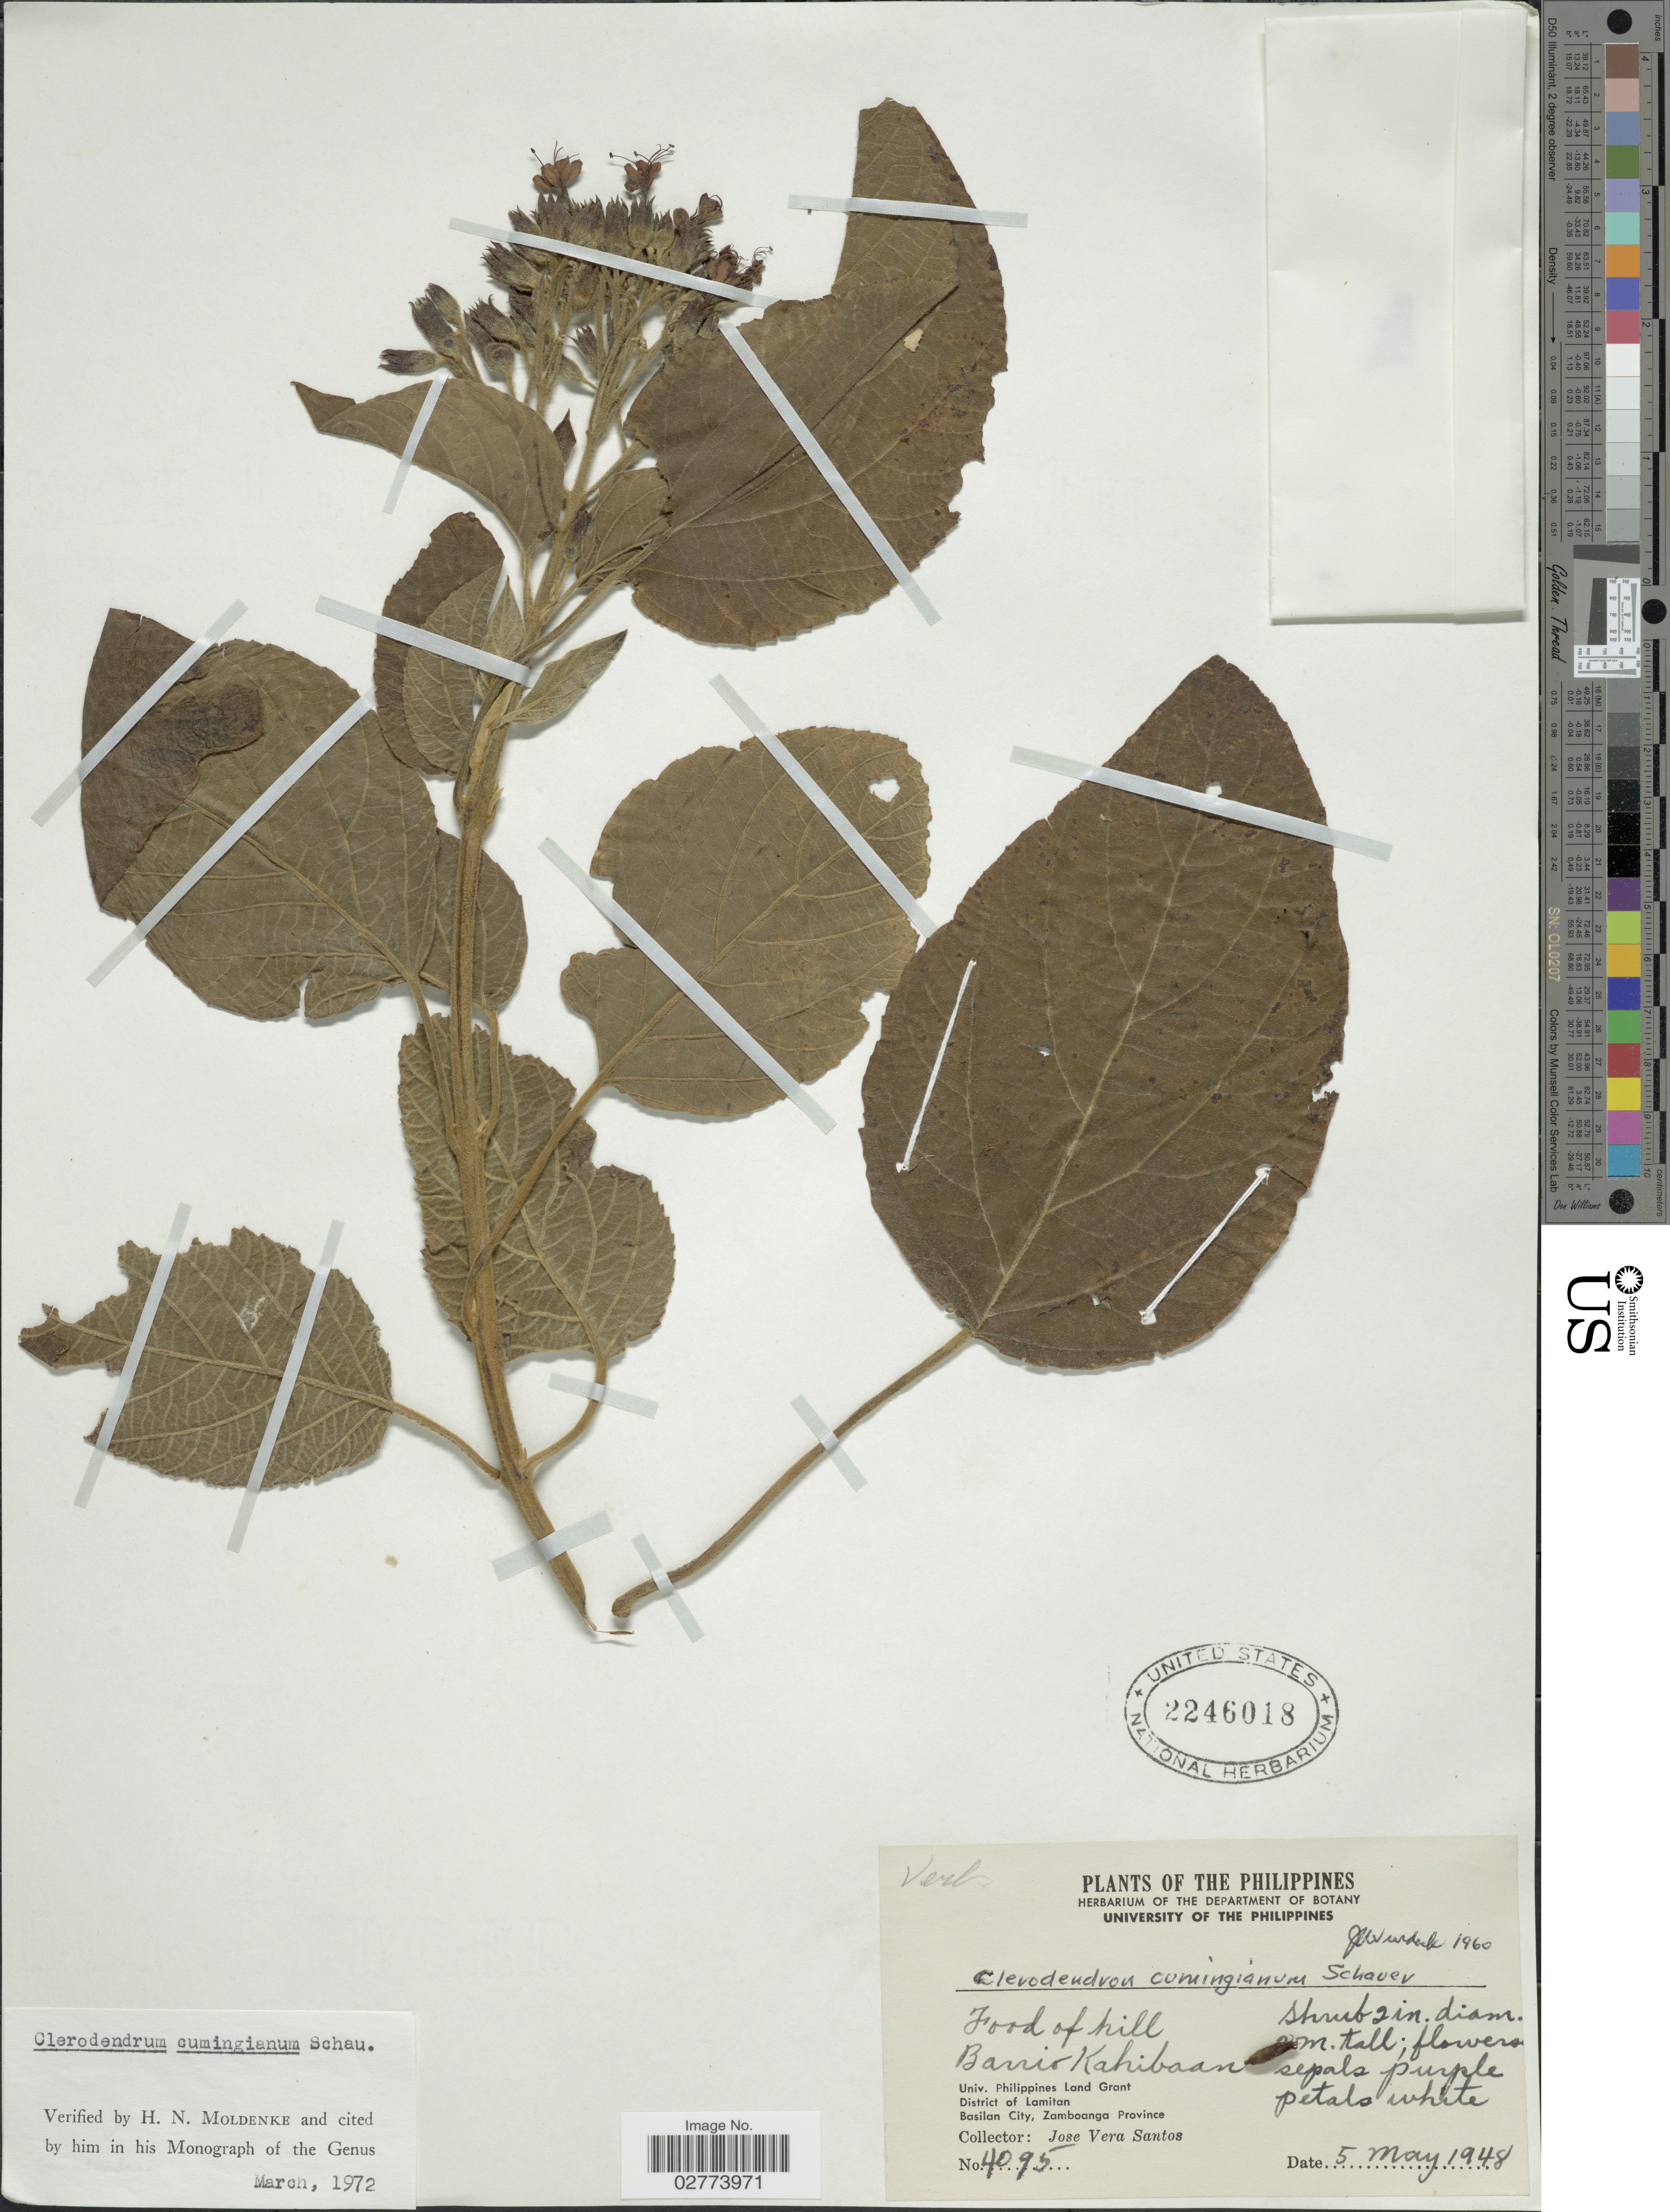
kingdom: Plantae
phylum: Tracheophyta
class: Magnoliopsida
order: Lamiales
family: Lamiaceae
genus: Clerodendrum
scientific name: Clerodendrum cumingianum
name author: Schauer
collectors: J. V. Santos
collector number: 4095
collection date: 1948-05-05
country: Philippines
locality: Food of hill. Barrio Kahibaan. Univ. Philippines Land Grant. District of Lamitan. Basilan City, Zamboanga Province.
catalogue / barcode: US 2246018